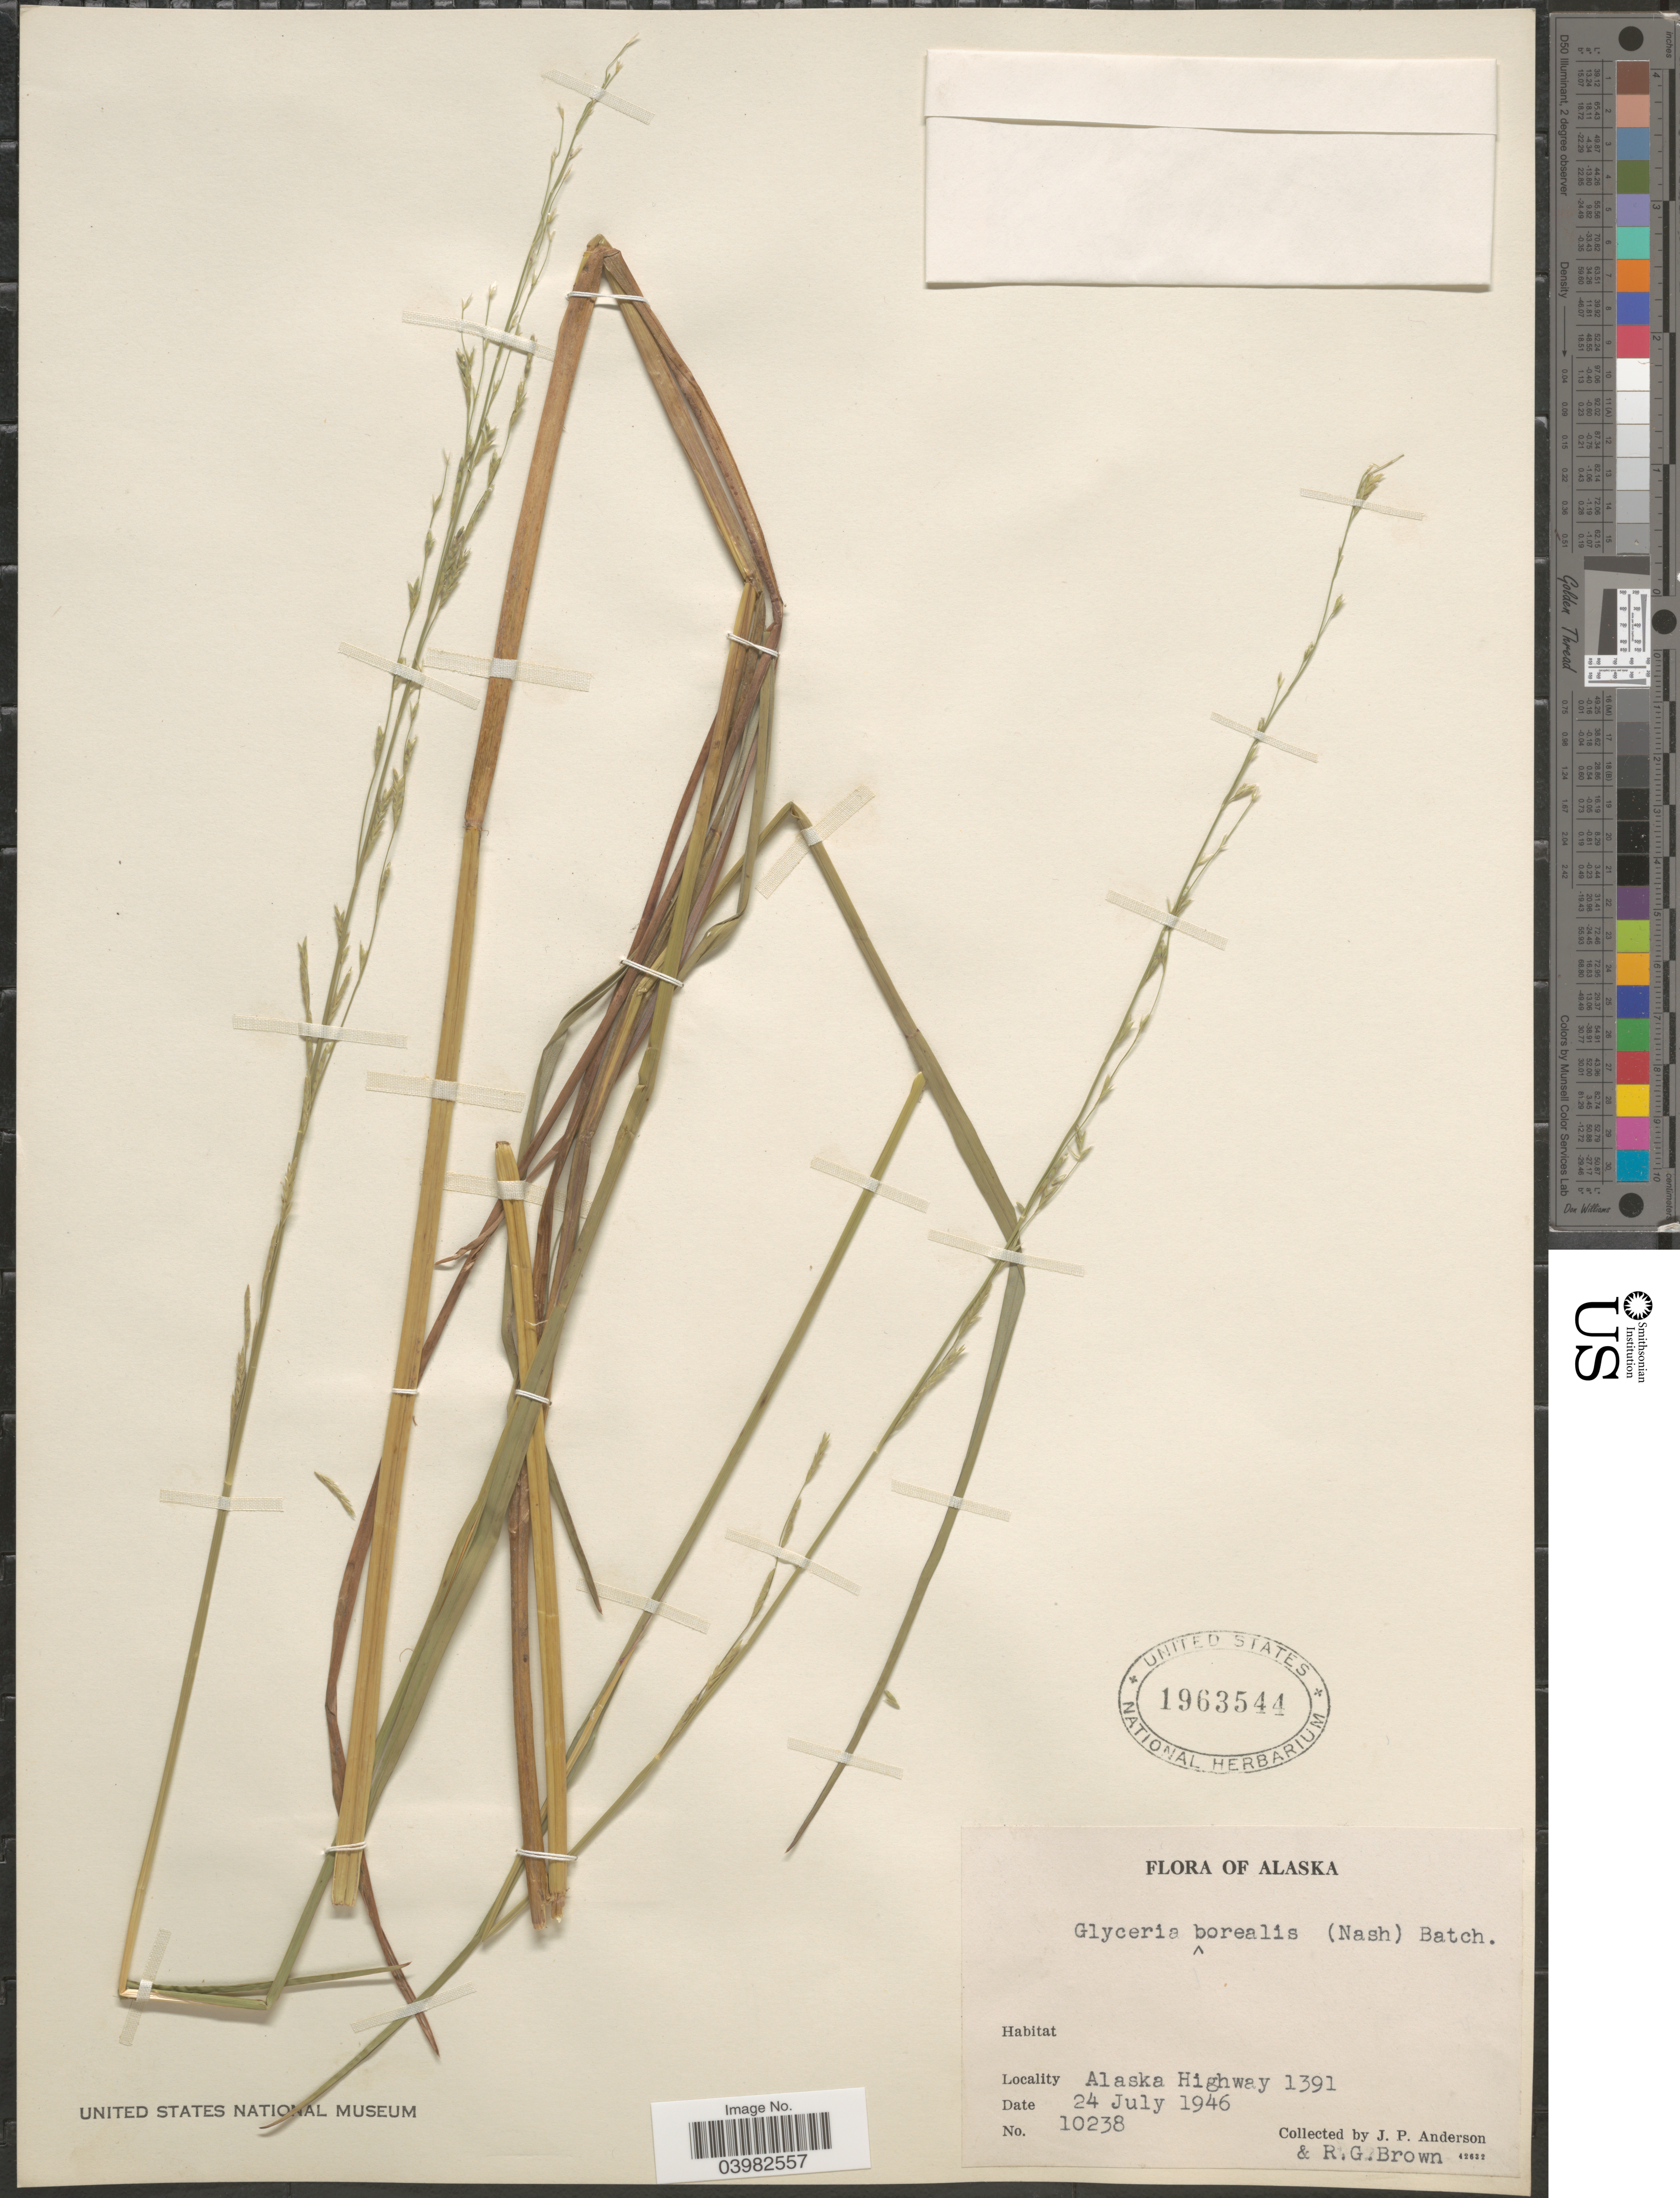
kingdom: Plantae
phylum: Tracheophyta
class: Liliopsida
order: Poales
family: Poaceae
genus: Glyceria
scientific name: Glyceria borealis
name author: (Nash) Batchelder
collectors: J. P. Anderson & R. G. Brown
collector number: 10238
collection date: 1946-07-24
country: United States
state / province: Alaska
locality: Alaska Highway 1391.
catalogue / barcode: US 1963544